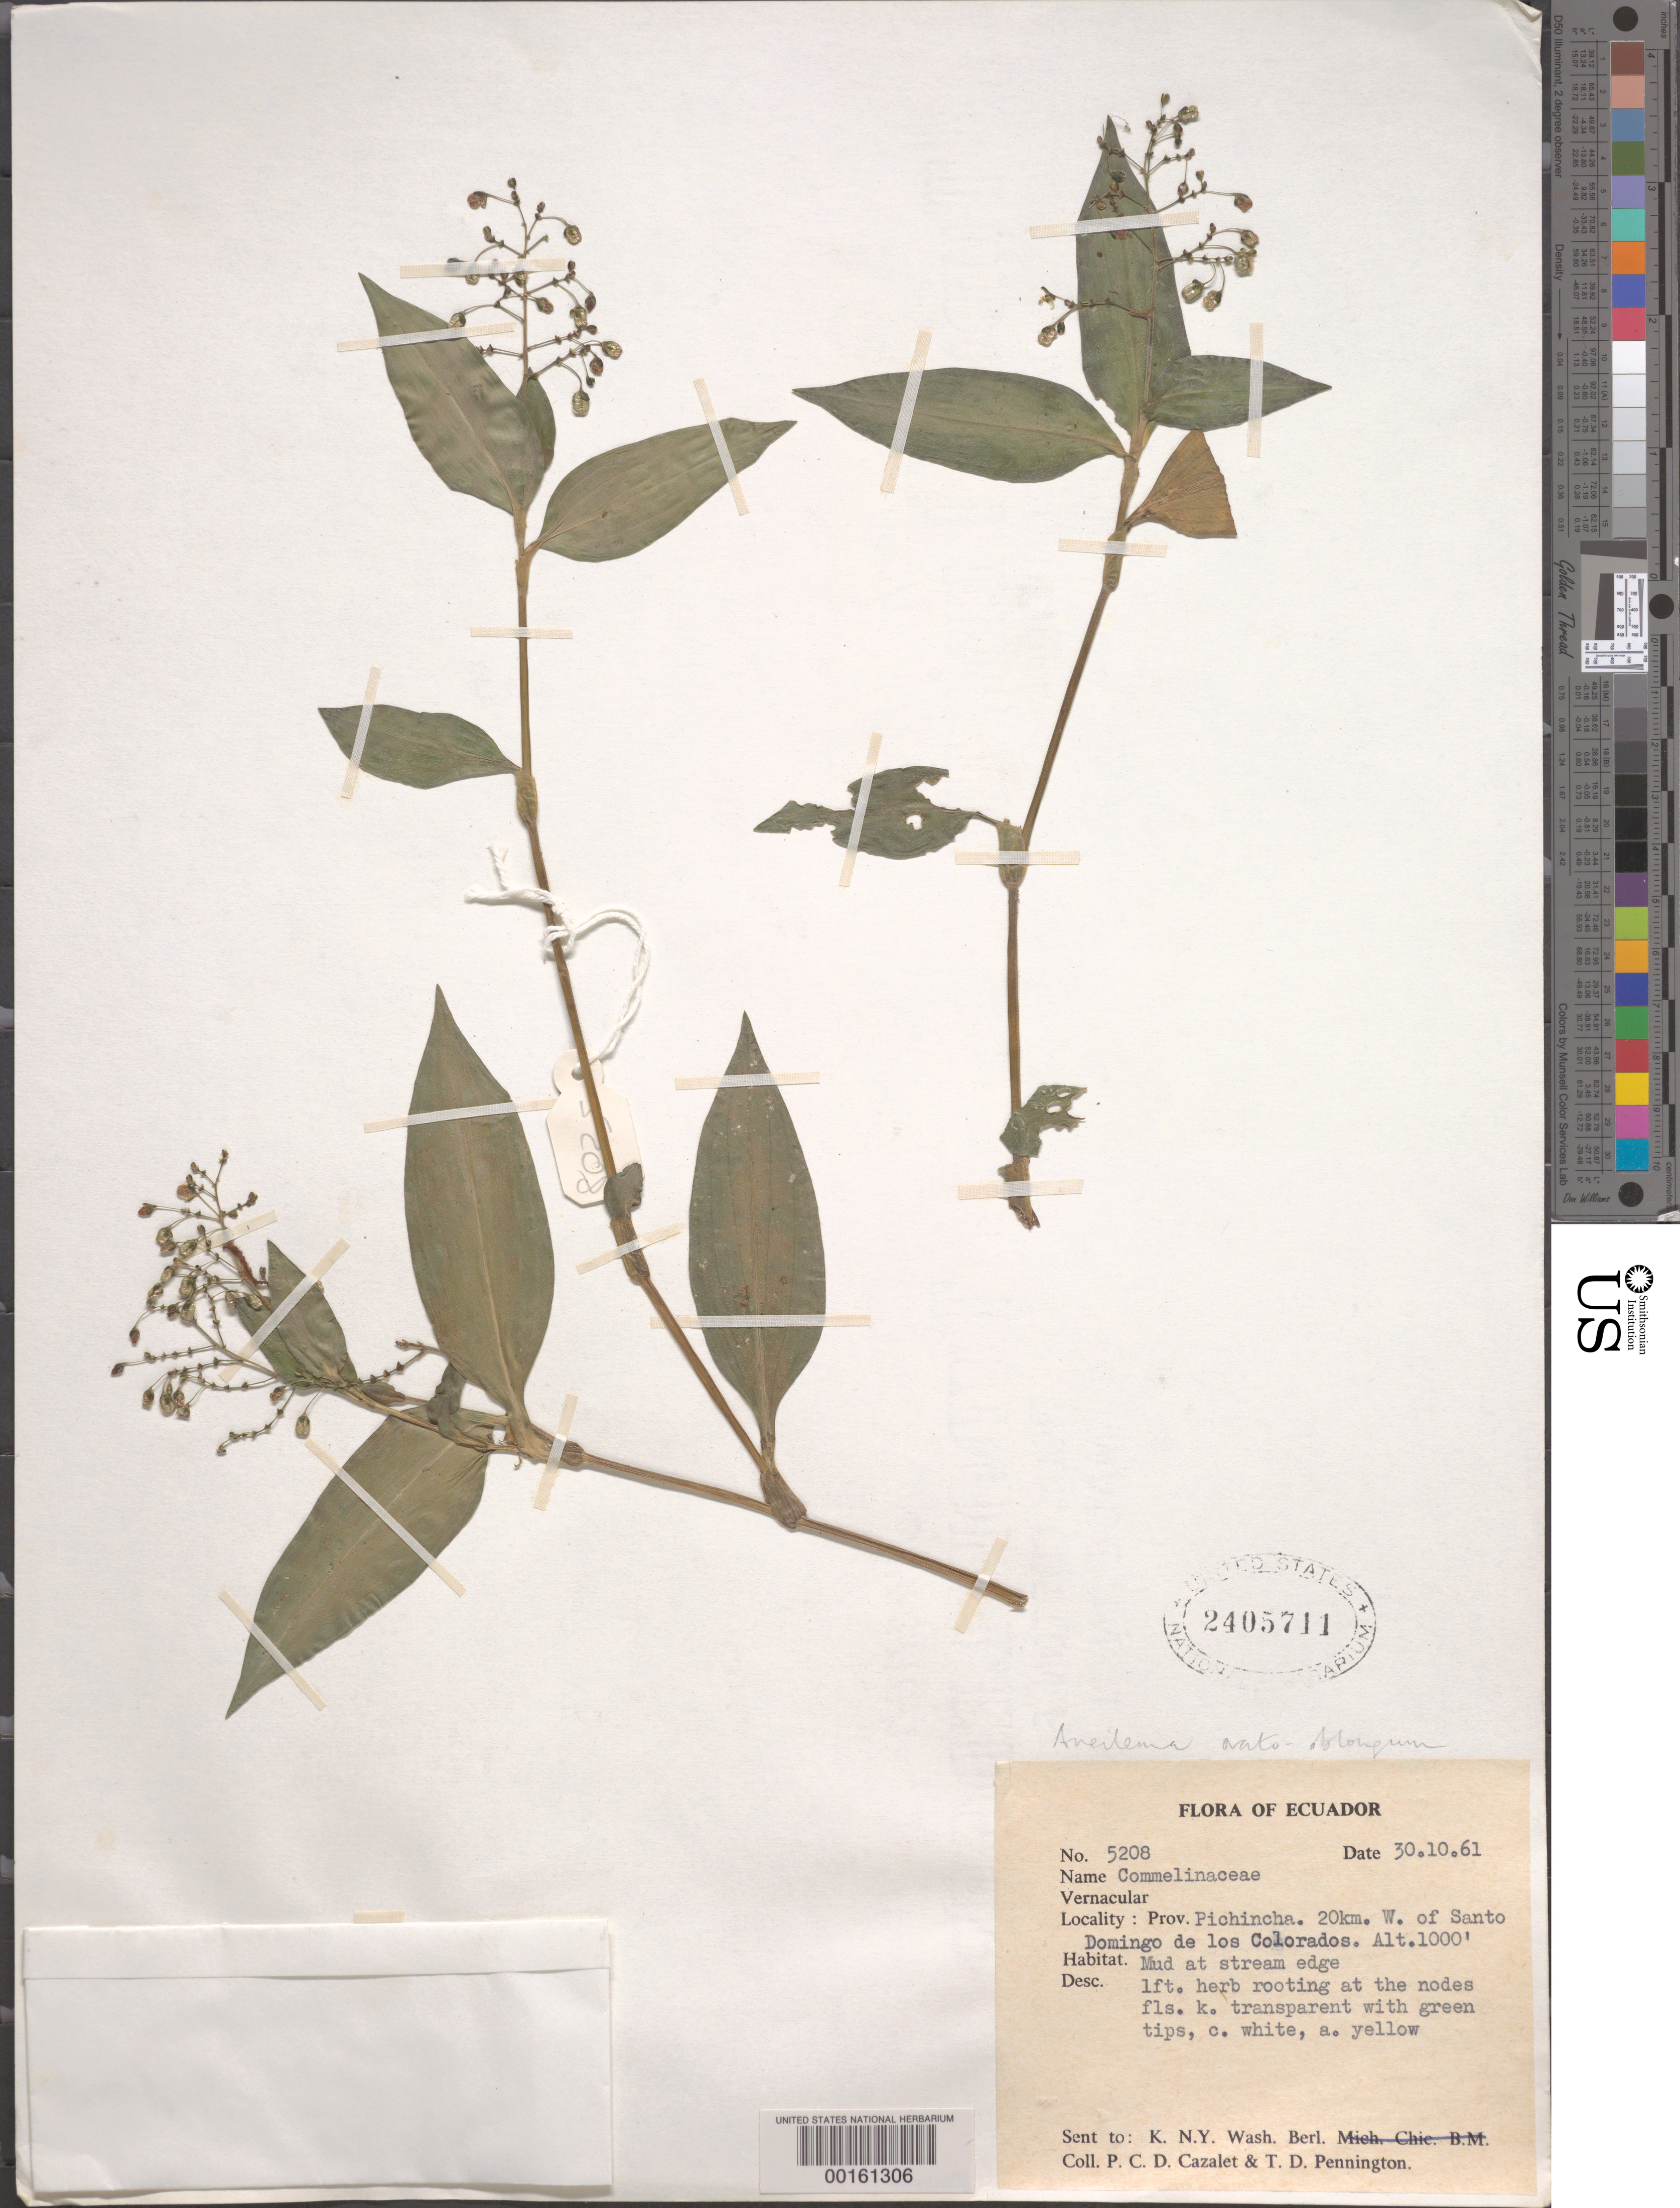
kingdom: Plantae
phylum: Tracheophyta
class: Liliopsida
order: Commelinales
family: Commelinaceae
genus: Aneilema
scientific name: Aneilema umbrosum subsp. ovato-oblongum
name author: (P. Beauv.) J.K. Morton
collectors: P. Cazalet & T. D. Pennington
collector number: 5208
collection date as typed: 30 Oct 1961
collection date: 1961-10-30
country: Ecuador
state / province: Pichincha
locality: W of Santo Domingo de los Colorados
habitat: Mud at stream edge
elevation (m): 305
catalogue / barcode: US 2405711